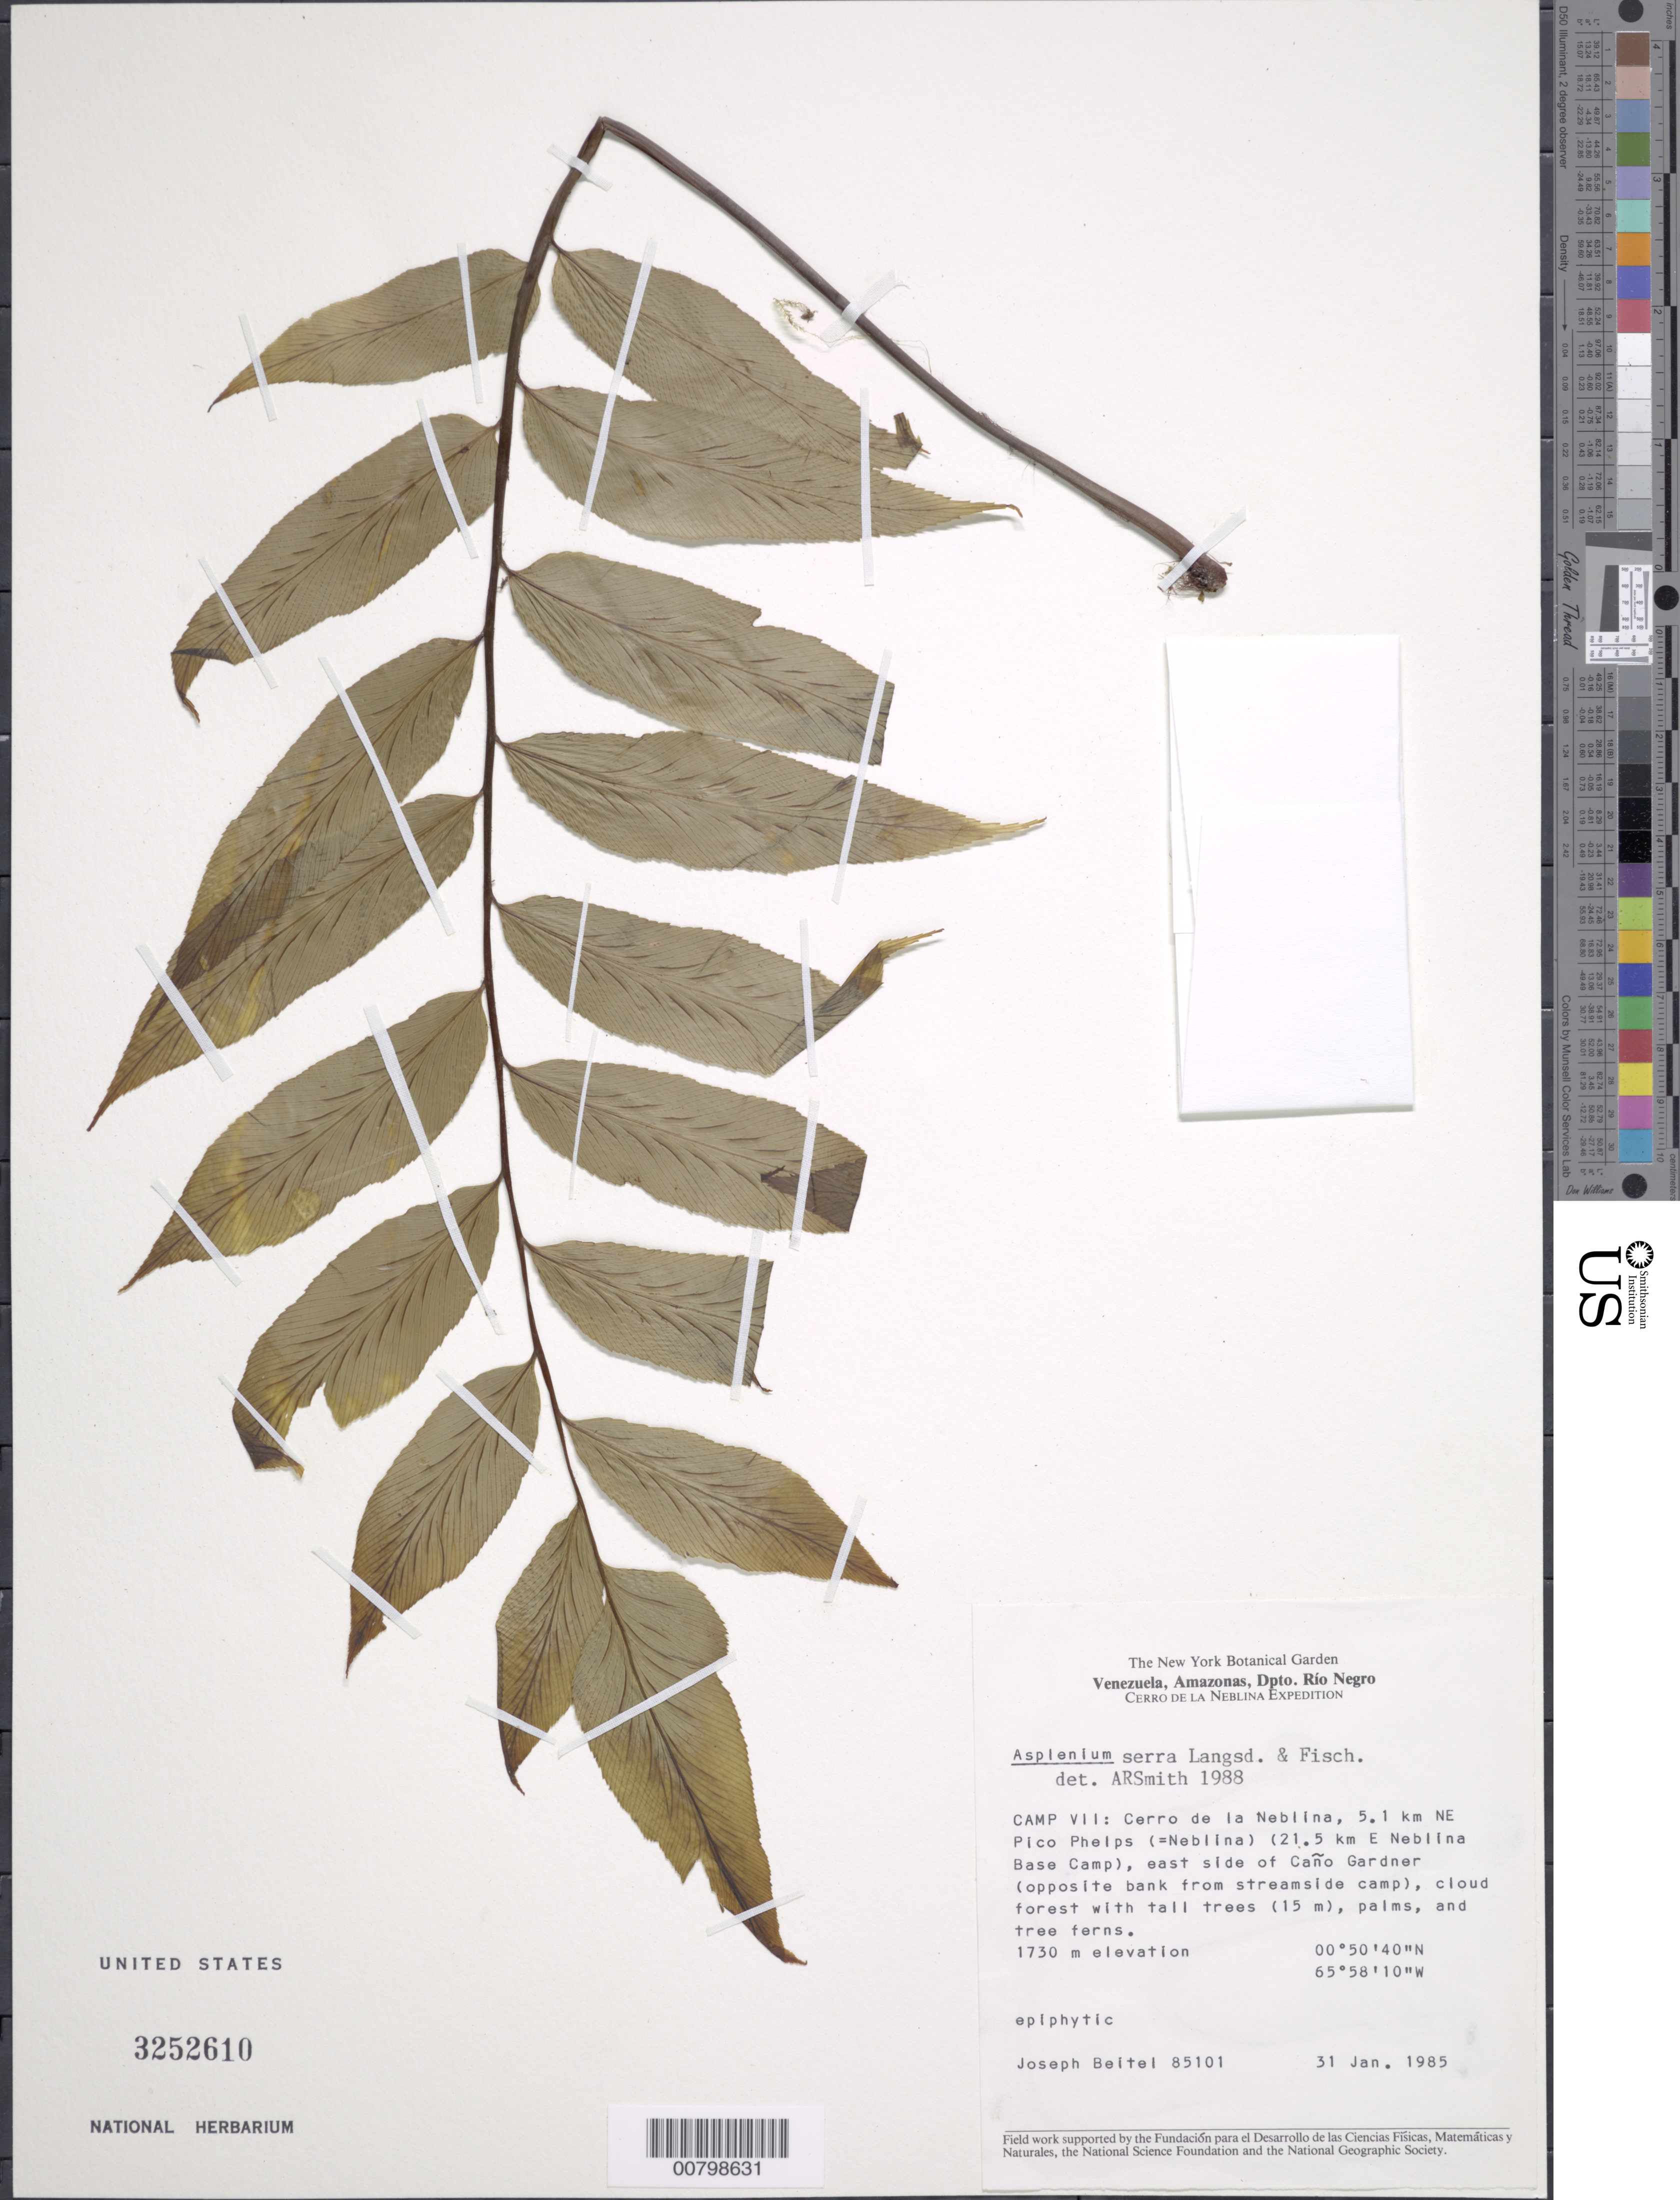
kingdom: Plantae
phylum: Tracheophyta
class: Polypodiopsida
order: Polypodiales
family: Aspleniaceae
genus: Asplenium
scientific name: Asplenium serra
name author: Langsd. & Fisch.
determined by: Smith, Alan R., (UC)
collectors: J. M. Beitel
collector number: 85101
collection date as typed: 31-Jan-85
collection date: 1985-01-31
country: Venezuela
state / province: Amazonas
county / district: Río Negro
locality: Cerro de la Neblina, Camp VII, 5.1 km NE Pico Phelps (=Neblina), 21.5 km E Neblina Base Camp, E side of Caño Gardner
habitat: Cloud forest with tall trees (15 m), palms and tree ferns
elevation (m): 1730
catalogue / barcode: US 3252610